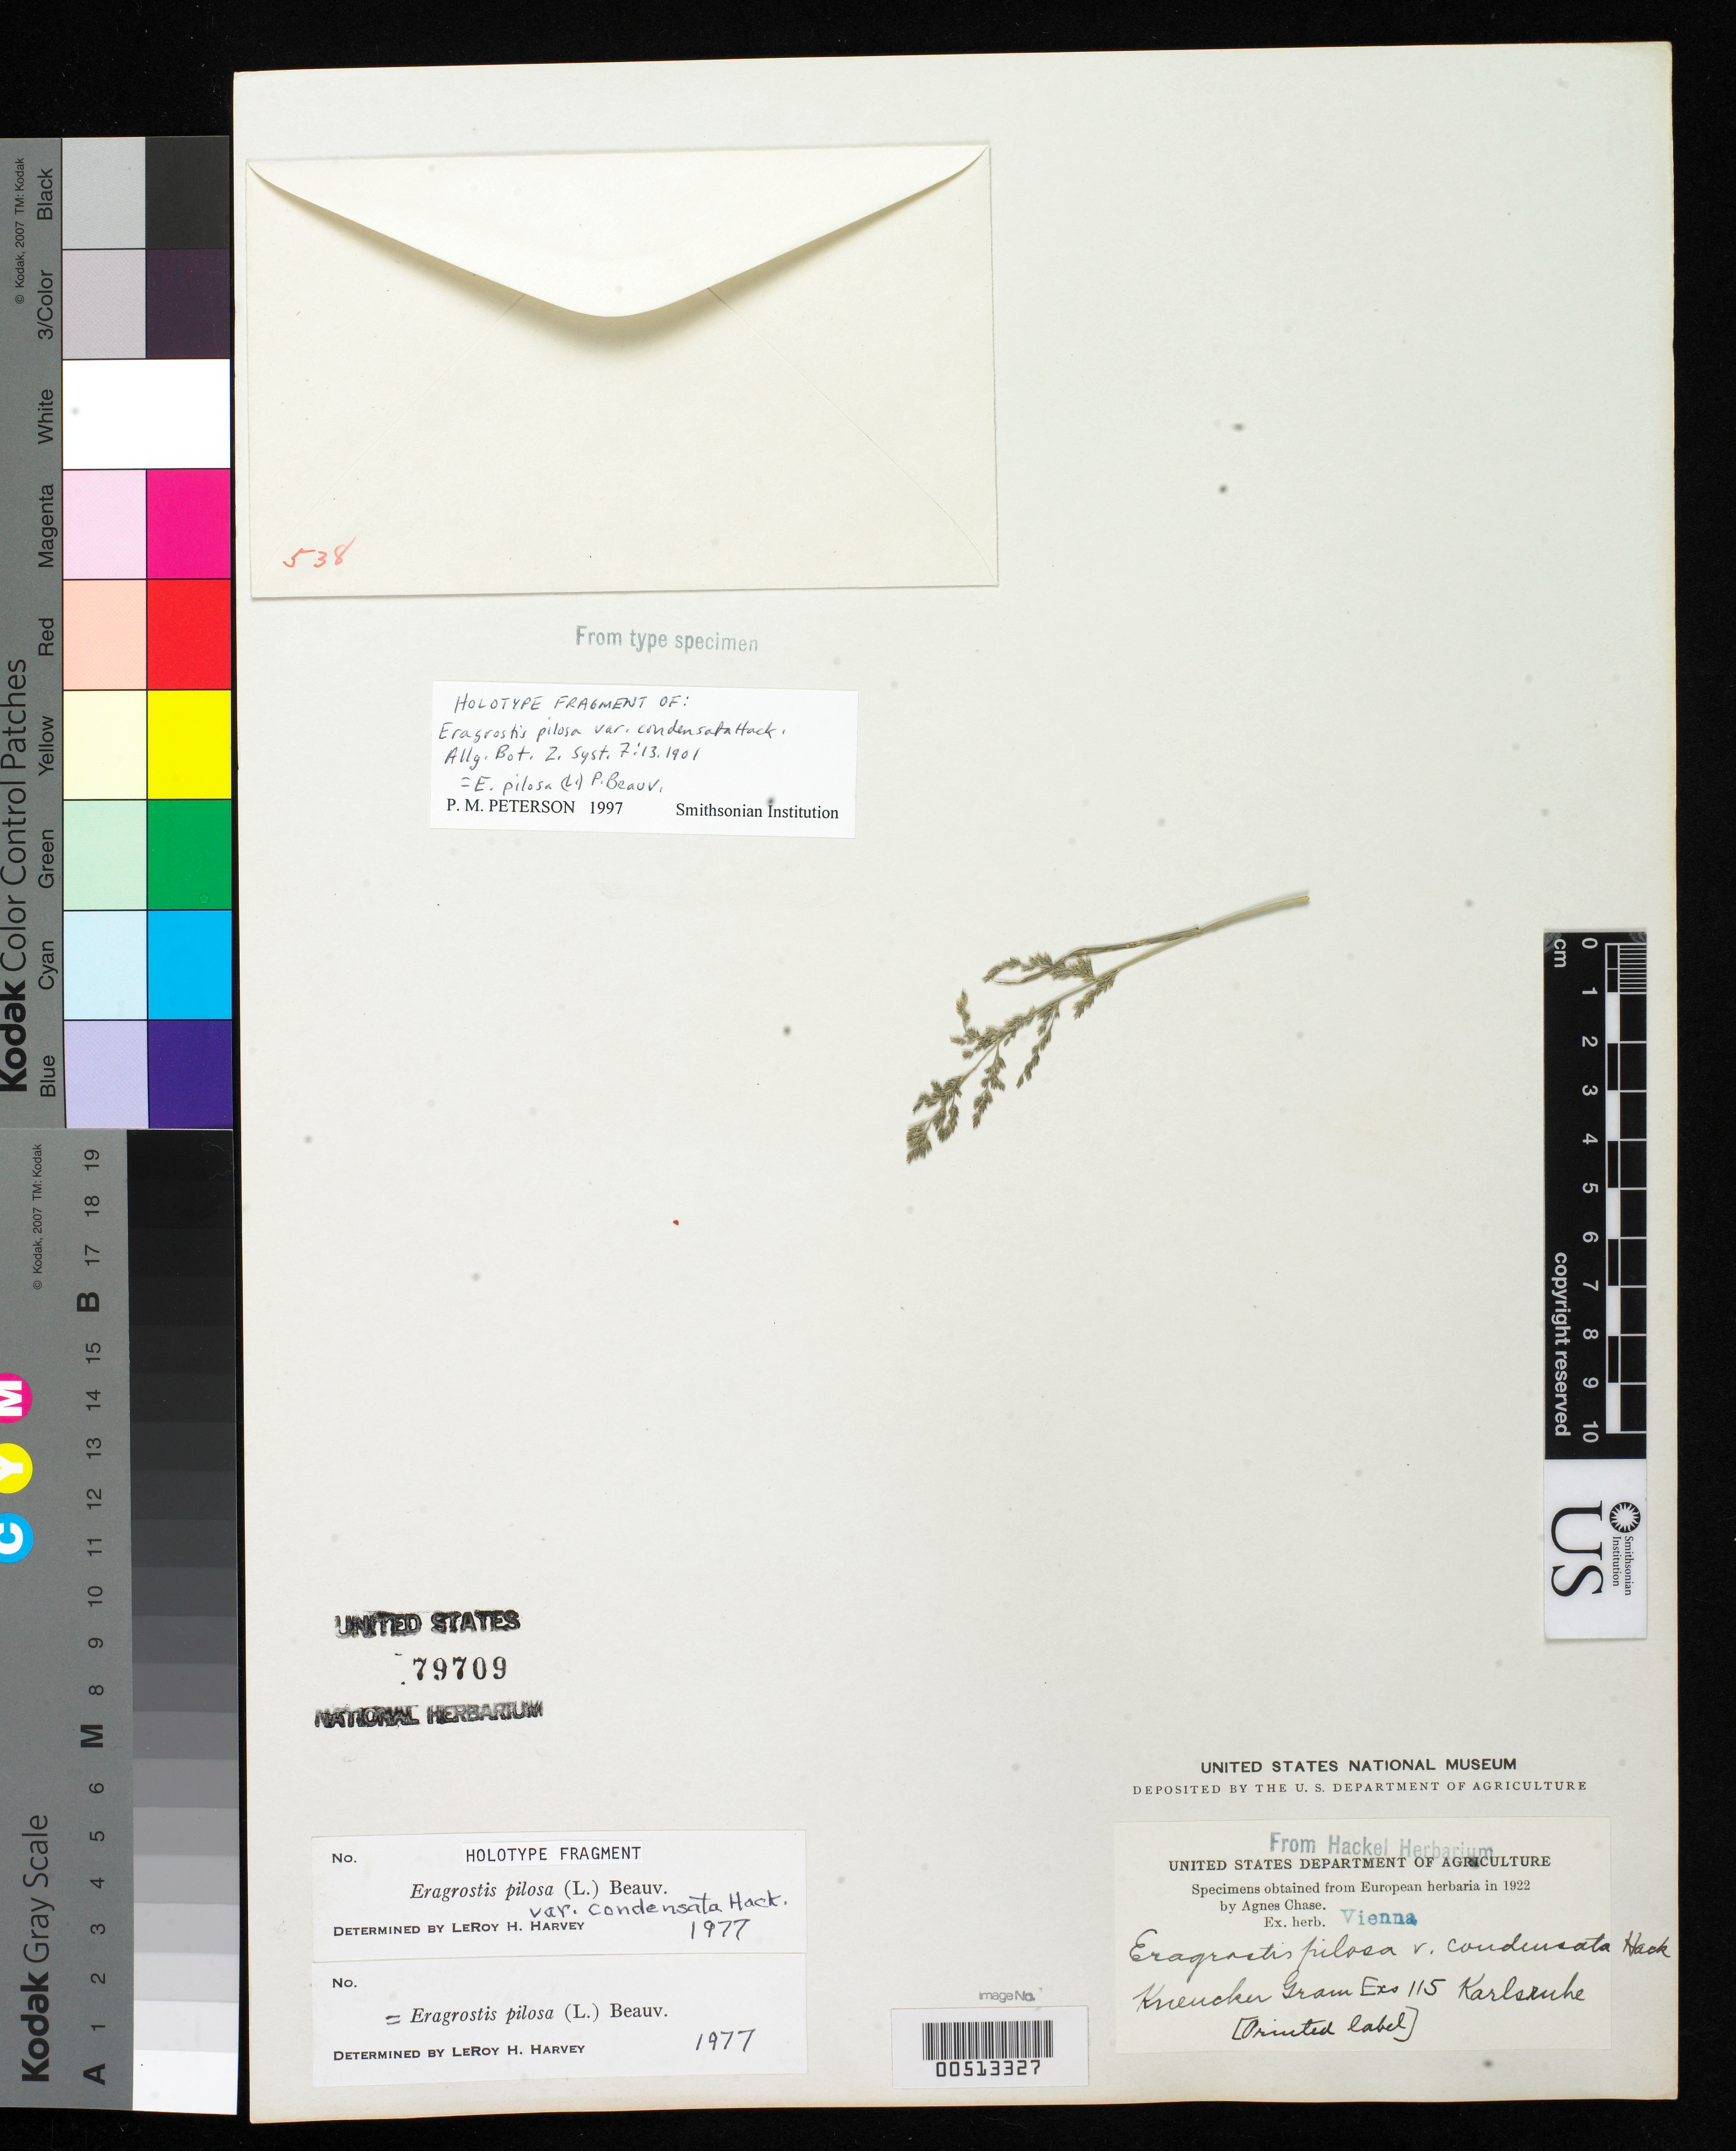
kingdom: Plantae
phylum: Tracheophyta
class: Liliopsida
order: Poales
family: Poaceae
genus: Eragrostis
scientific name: Eragrostis pilosa var. condensata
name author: Hack.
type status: Type Fragment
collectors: J. Kneucker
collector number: Exs 115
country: Germany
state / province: Baden-Wurttemberg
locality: Karlsruhe, "West Germany".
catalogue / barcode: US 79709